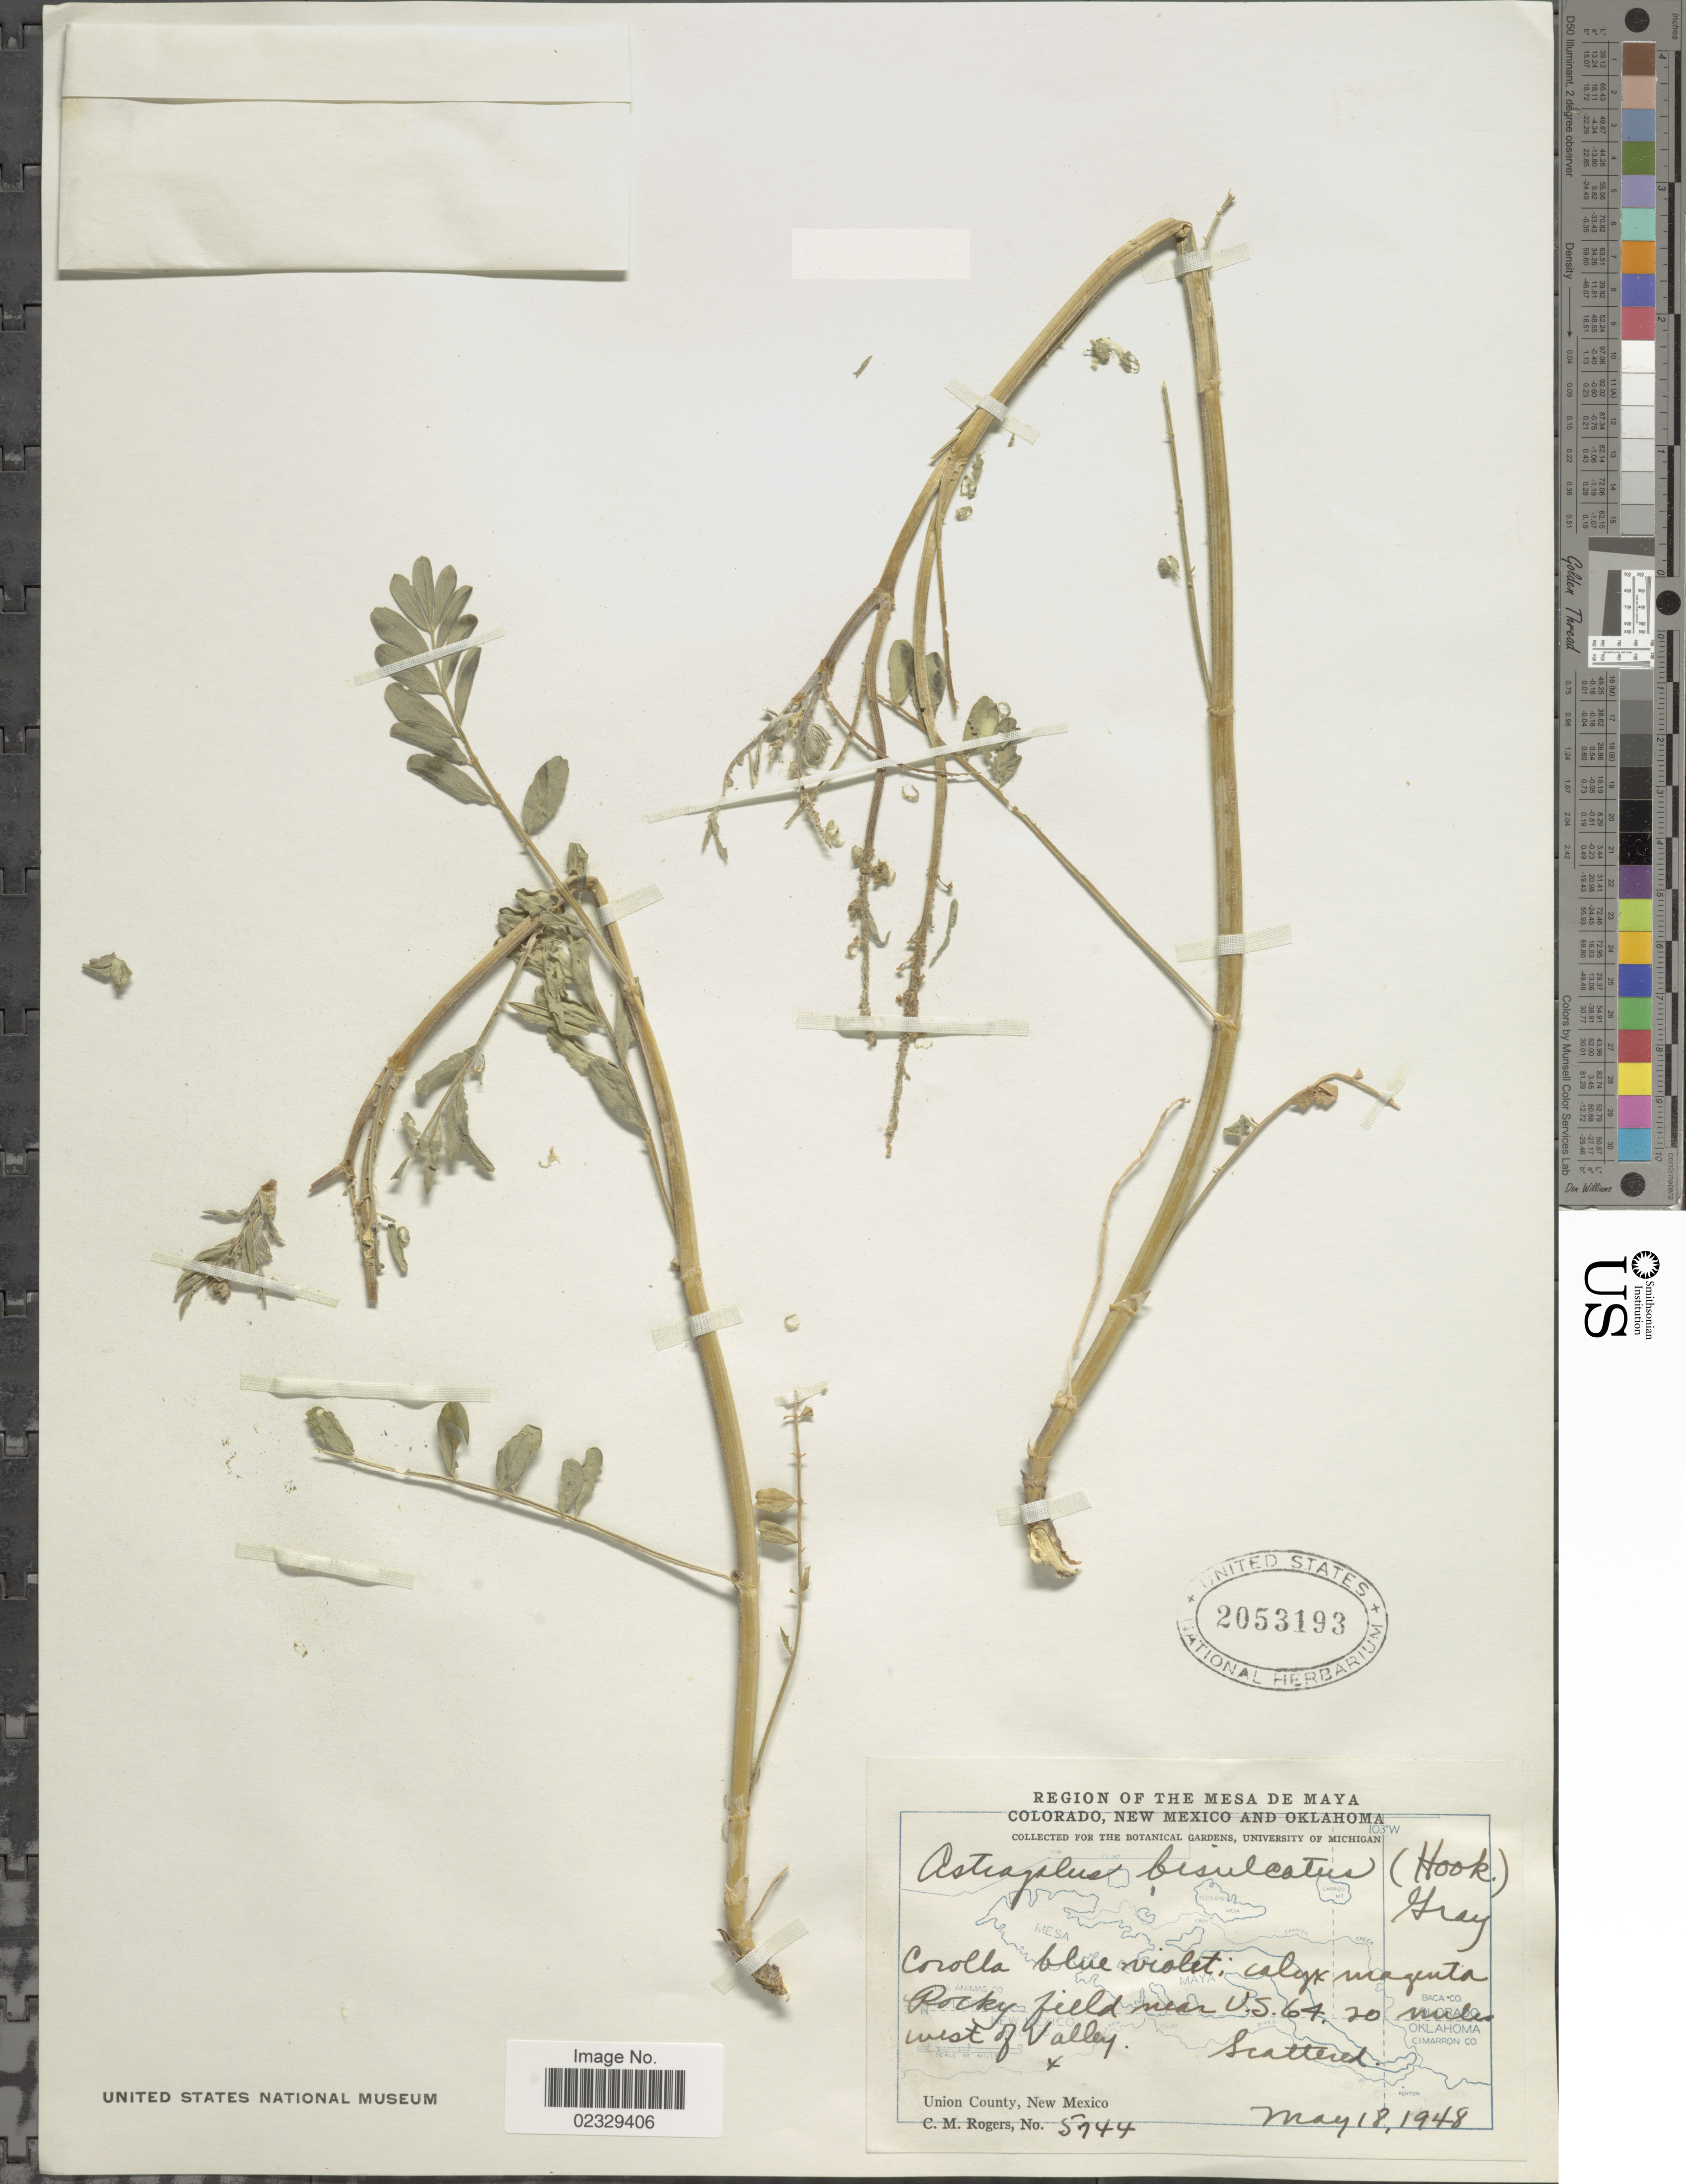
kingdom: Plantae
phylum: Tracheophyta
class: Magnoliopsida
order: Fabales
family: Fabaceae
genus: Astragalus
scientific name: Astragalus bisulcatus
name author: (Hook.) A. Gray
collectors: C. M. Rogers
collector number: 5744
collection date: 1948-05-18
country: United States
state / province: Colorado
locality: Region of The Mesa De Maya Colorado, New Mexico and Oklahoma, Rocky field near U.S. 64, 20 miles west of Valley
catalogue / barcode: US 2053193